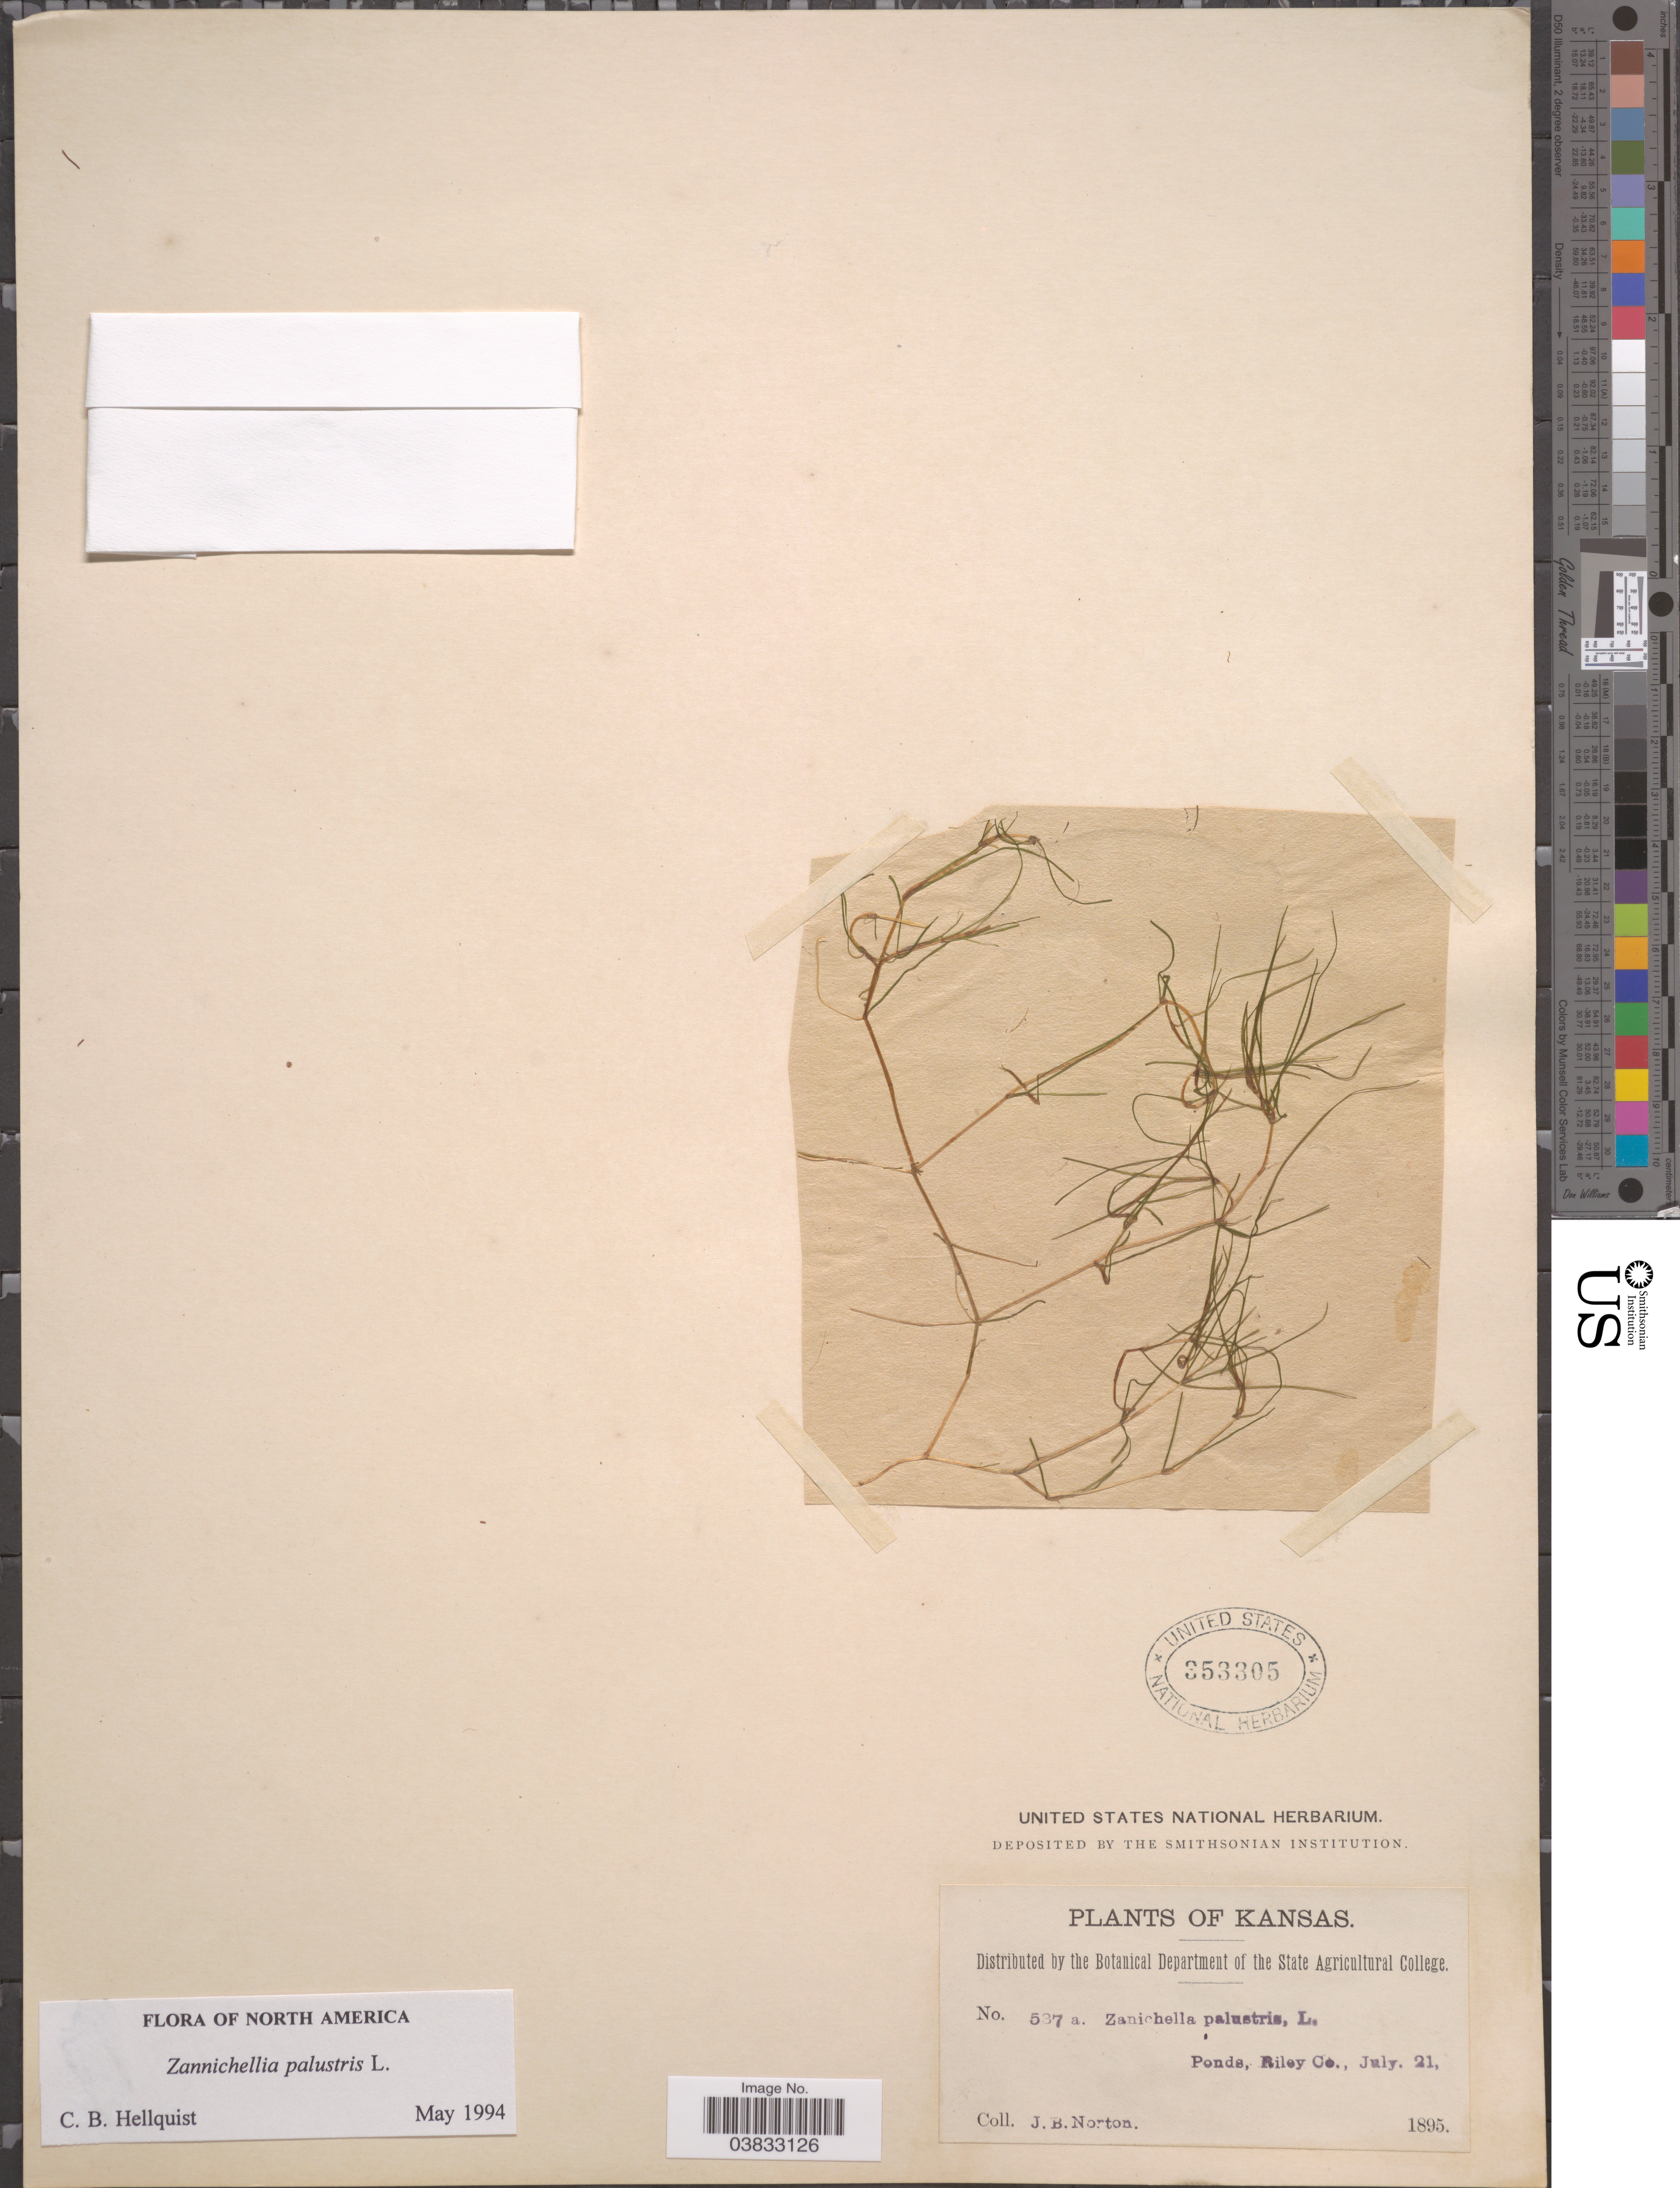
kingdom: Plantae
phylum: Tracheophyta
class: Liliopsida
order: Alismatales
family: Potamogetonaceae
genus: Zannichellia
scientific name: Zannichellia palustris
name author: L.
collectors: J. B. Norton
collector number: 537a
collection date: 1895-07-21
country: United States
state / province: Kansas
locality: Ponds, Riley Co.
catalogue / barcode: US 353305